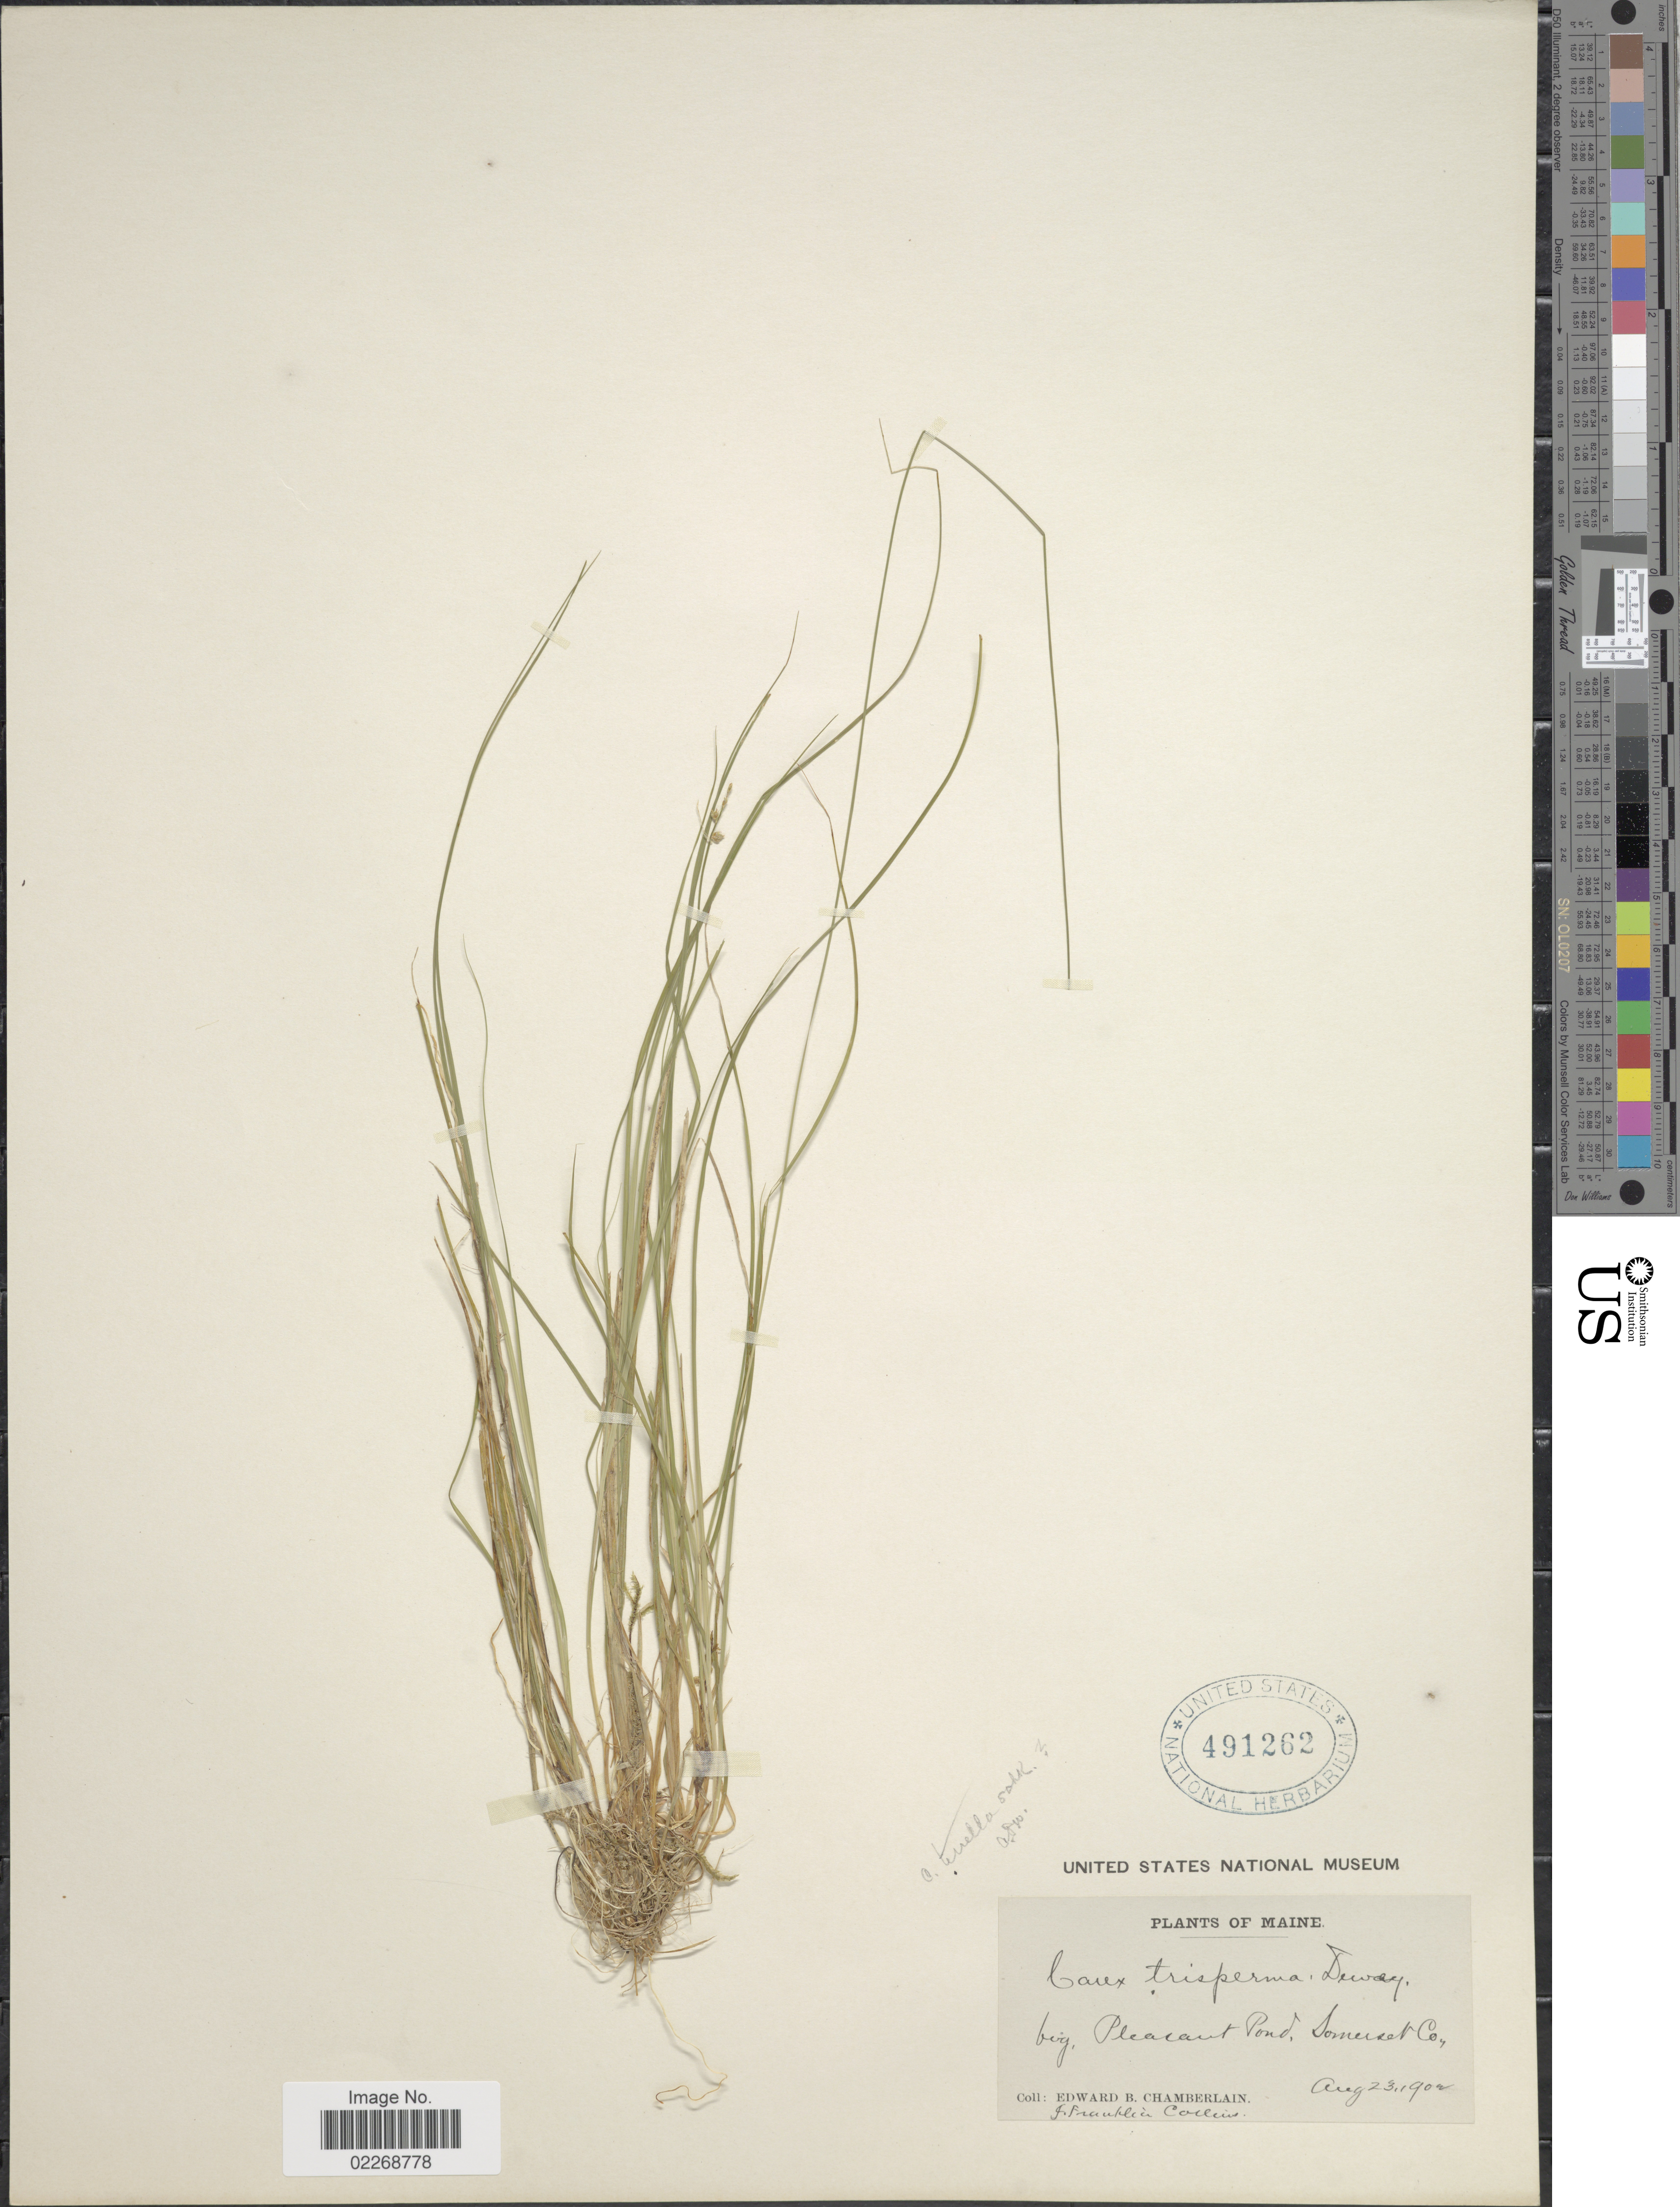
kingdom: Plantae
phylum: Tracheophyta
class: Liliopsida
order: Poales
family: Cyperaceae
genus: Carex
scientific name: Carex disperma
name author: Dewey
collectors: J. Collins & J. Collins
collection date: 1902-08-23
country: United States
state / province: Maine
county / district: Somerset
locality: Bog, Pleasant Pond.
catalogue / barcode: US 491262